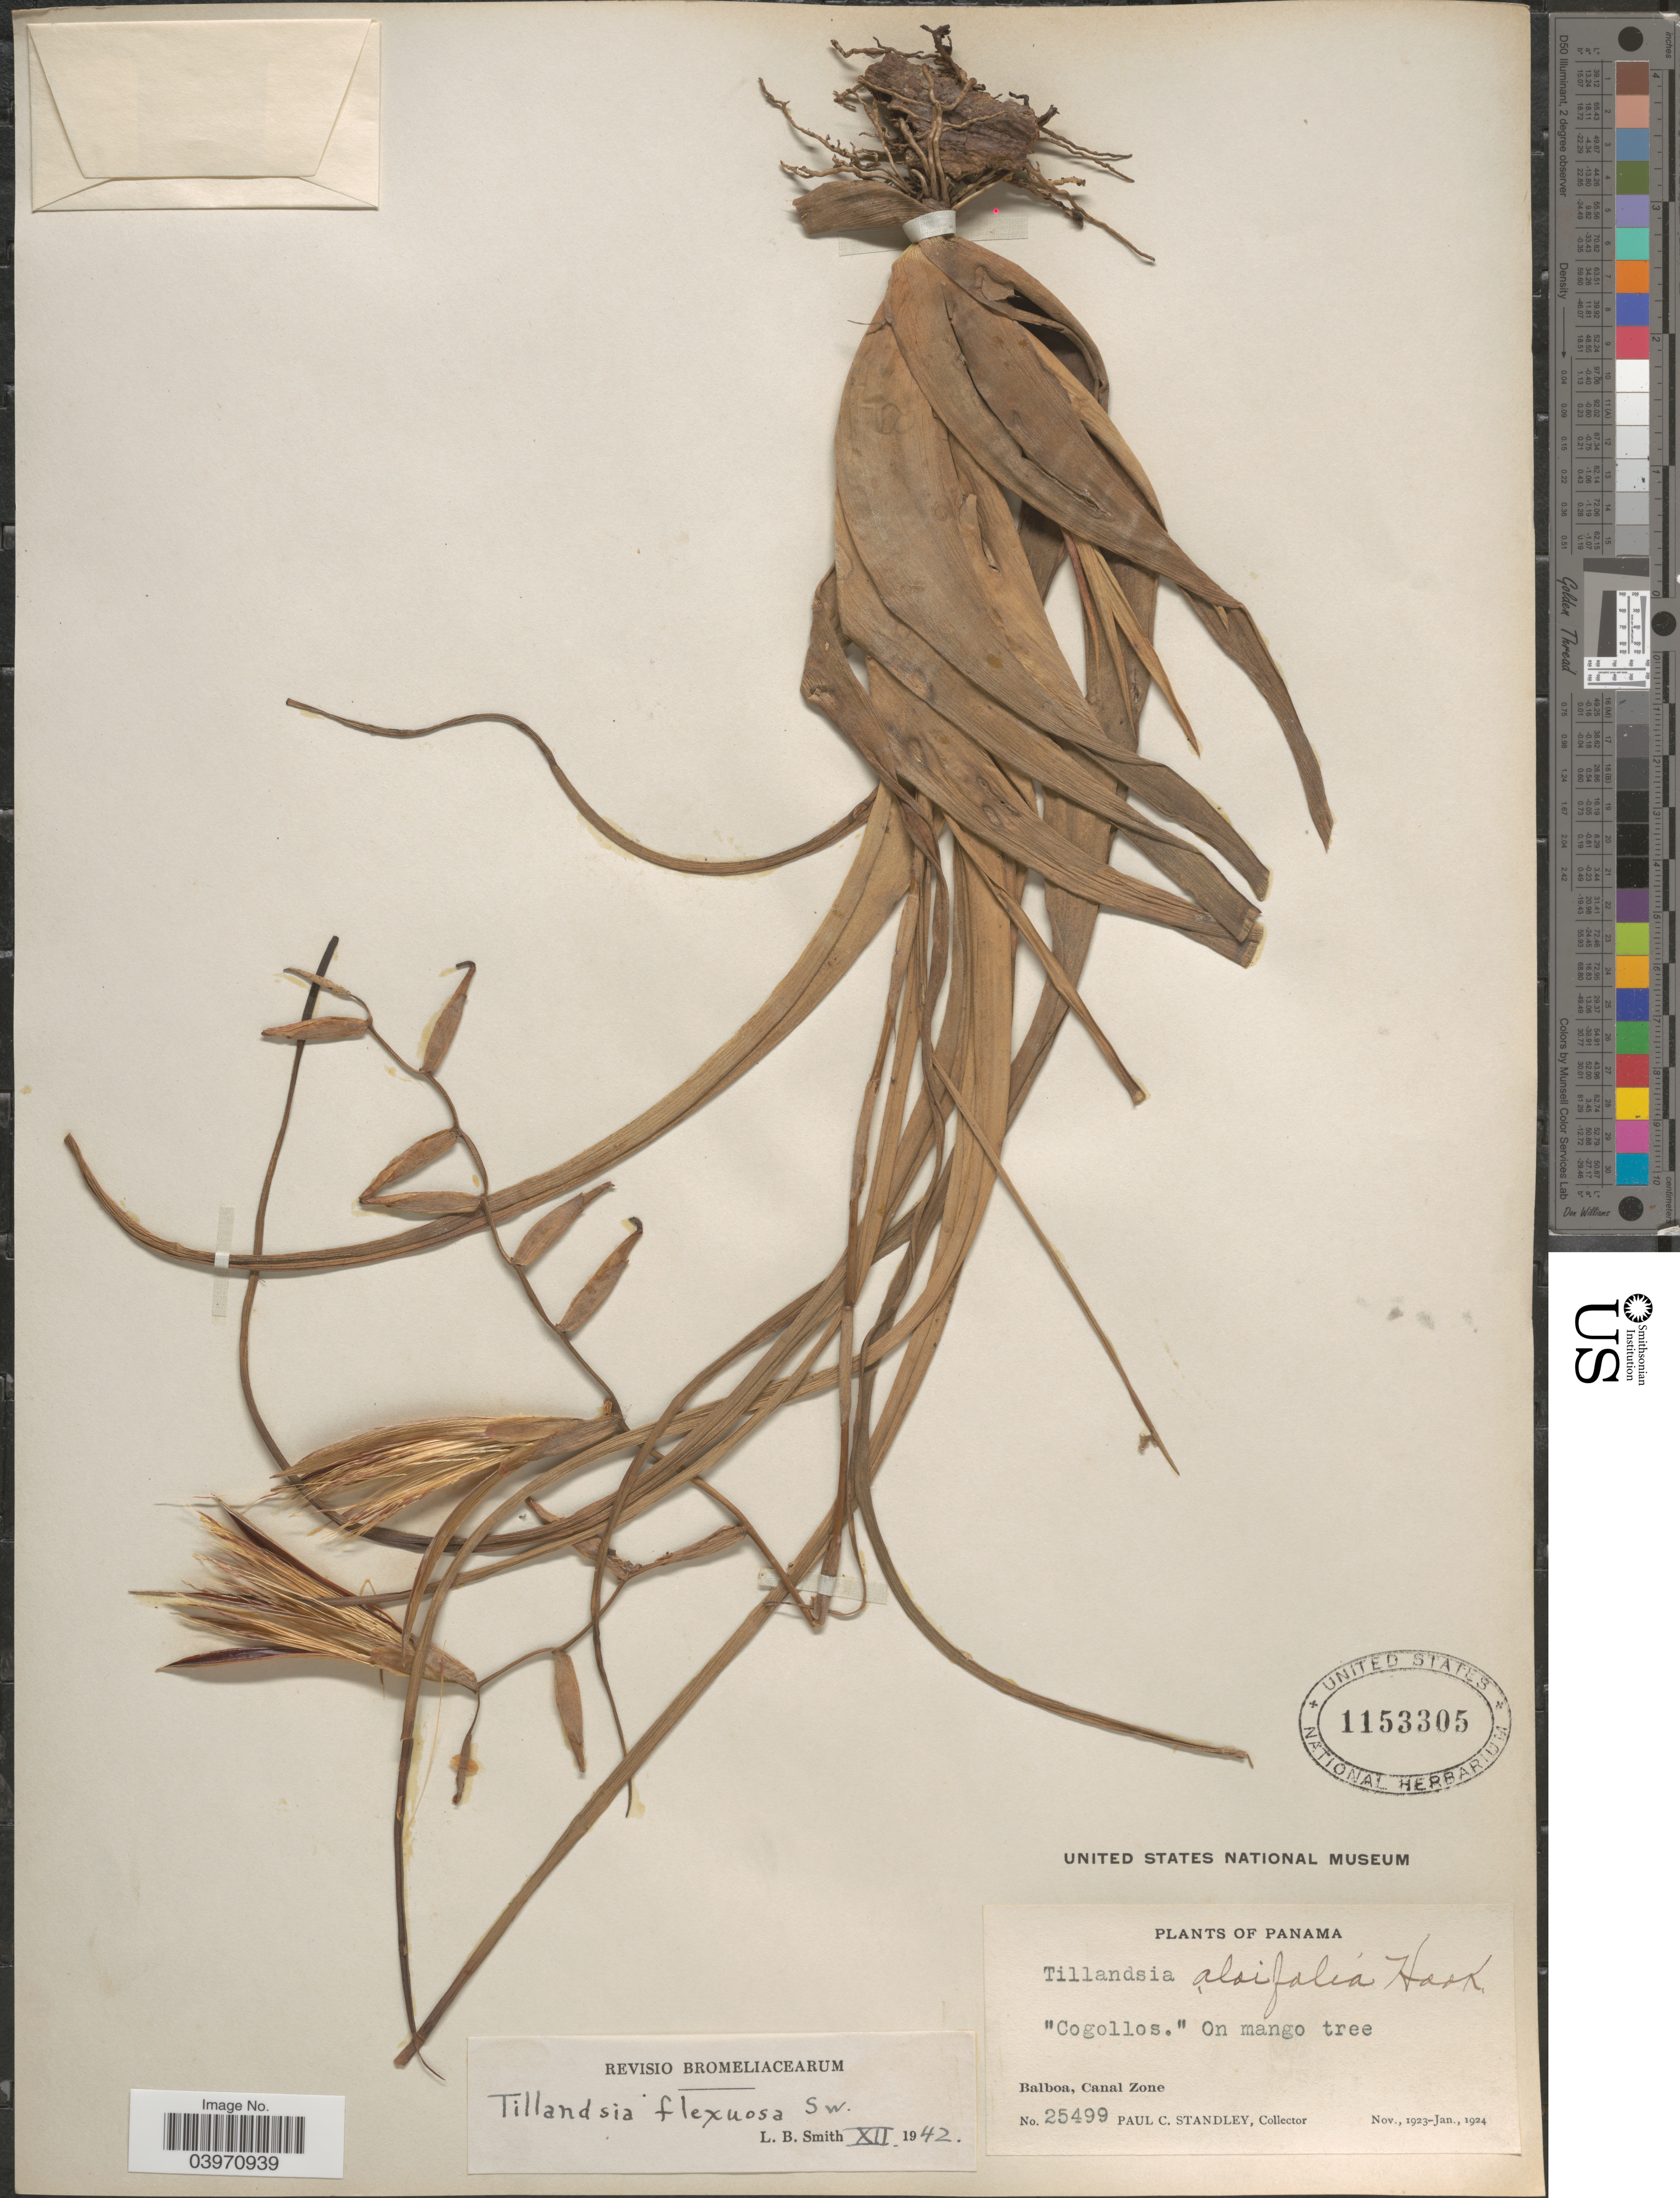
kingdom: Plantae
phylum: Tracheophyta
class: Liliopsida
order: Poales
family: Bromeliaceae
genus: Tillandsia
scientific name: Tillandsia flexuosa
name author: Sw.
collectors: P. C. Standley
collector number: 25499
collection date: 1923-11/1924-01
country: Panama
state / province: Colón / Panamá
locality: Balboa, Canal Zone.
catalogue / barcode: US 1153305